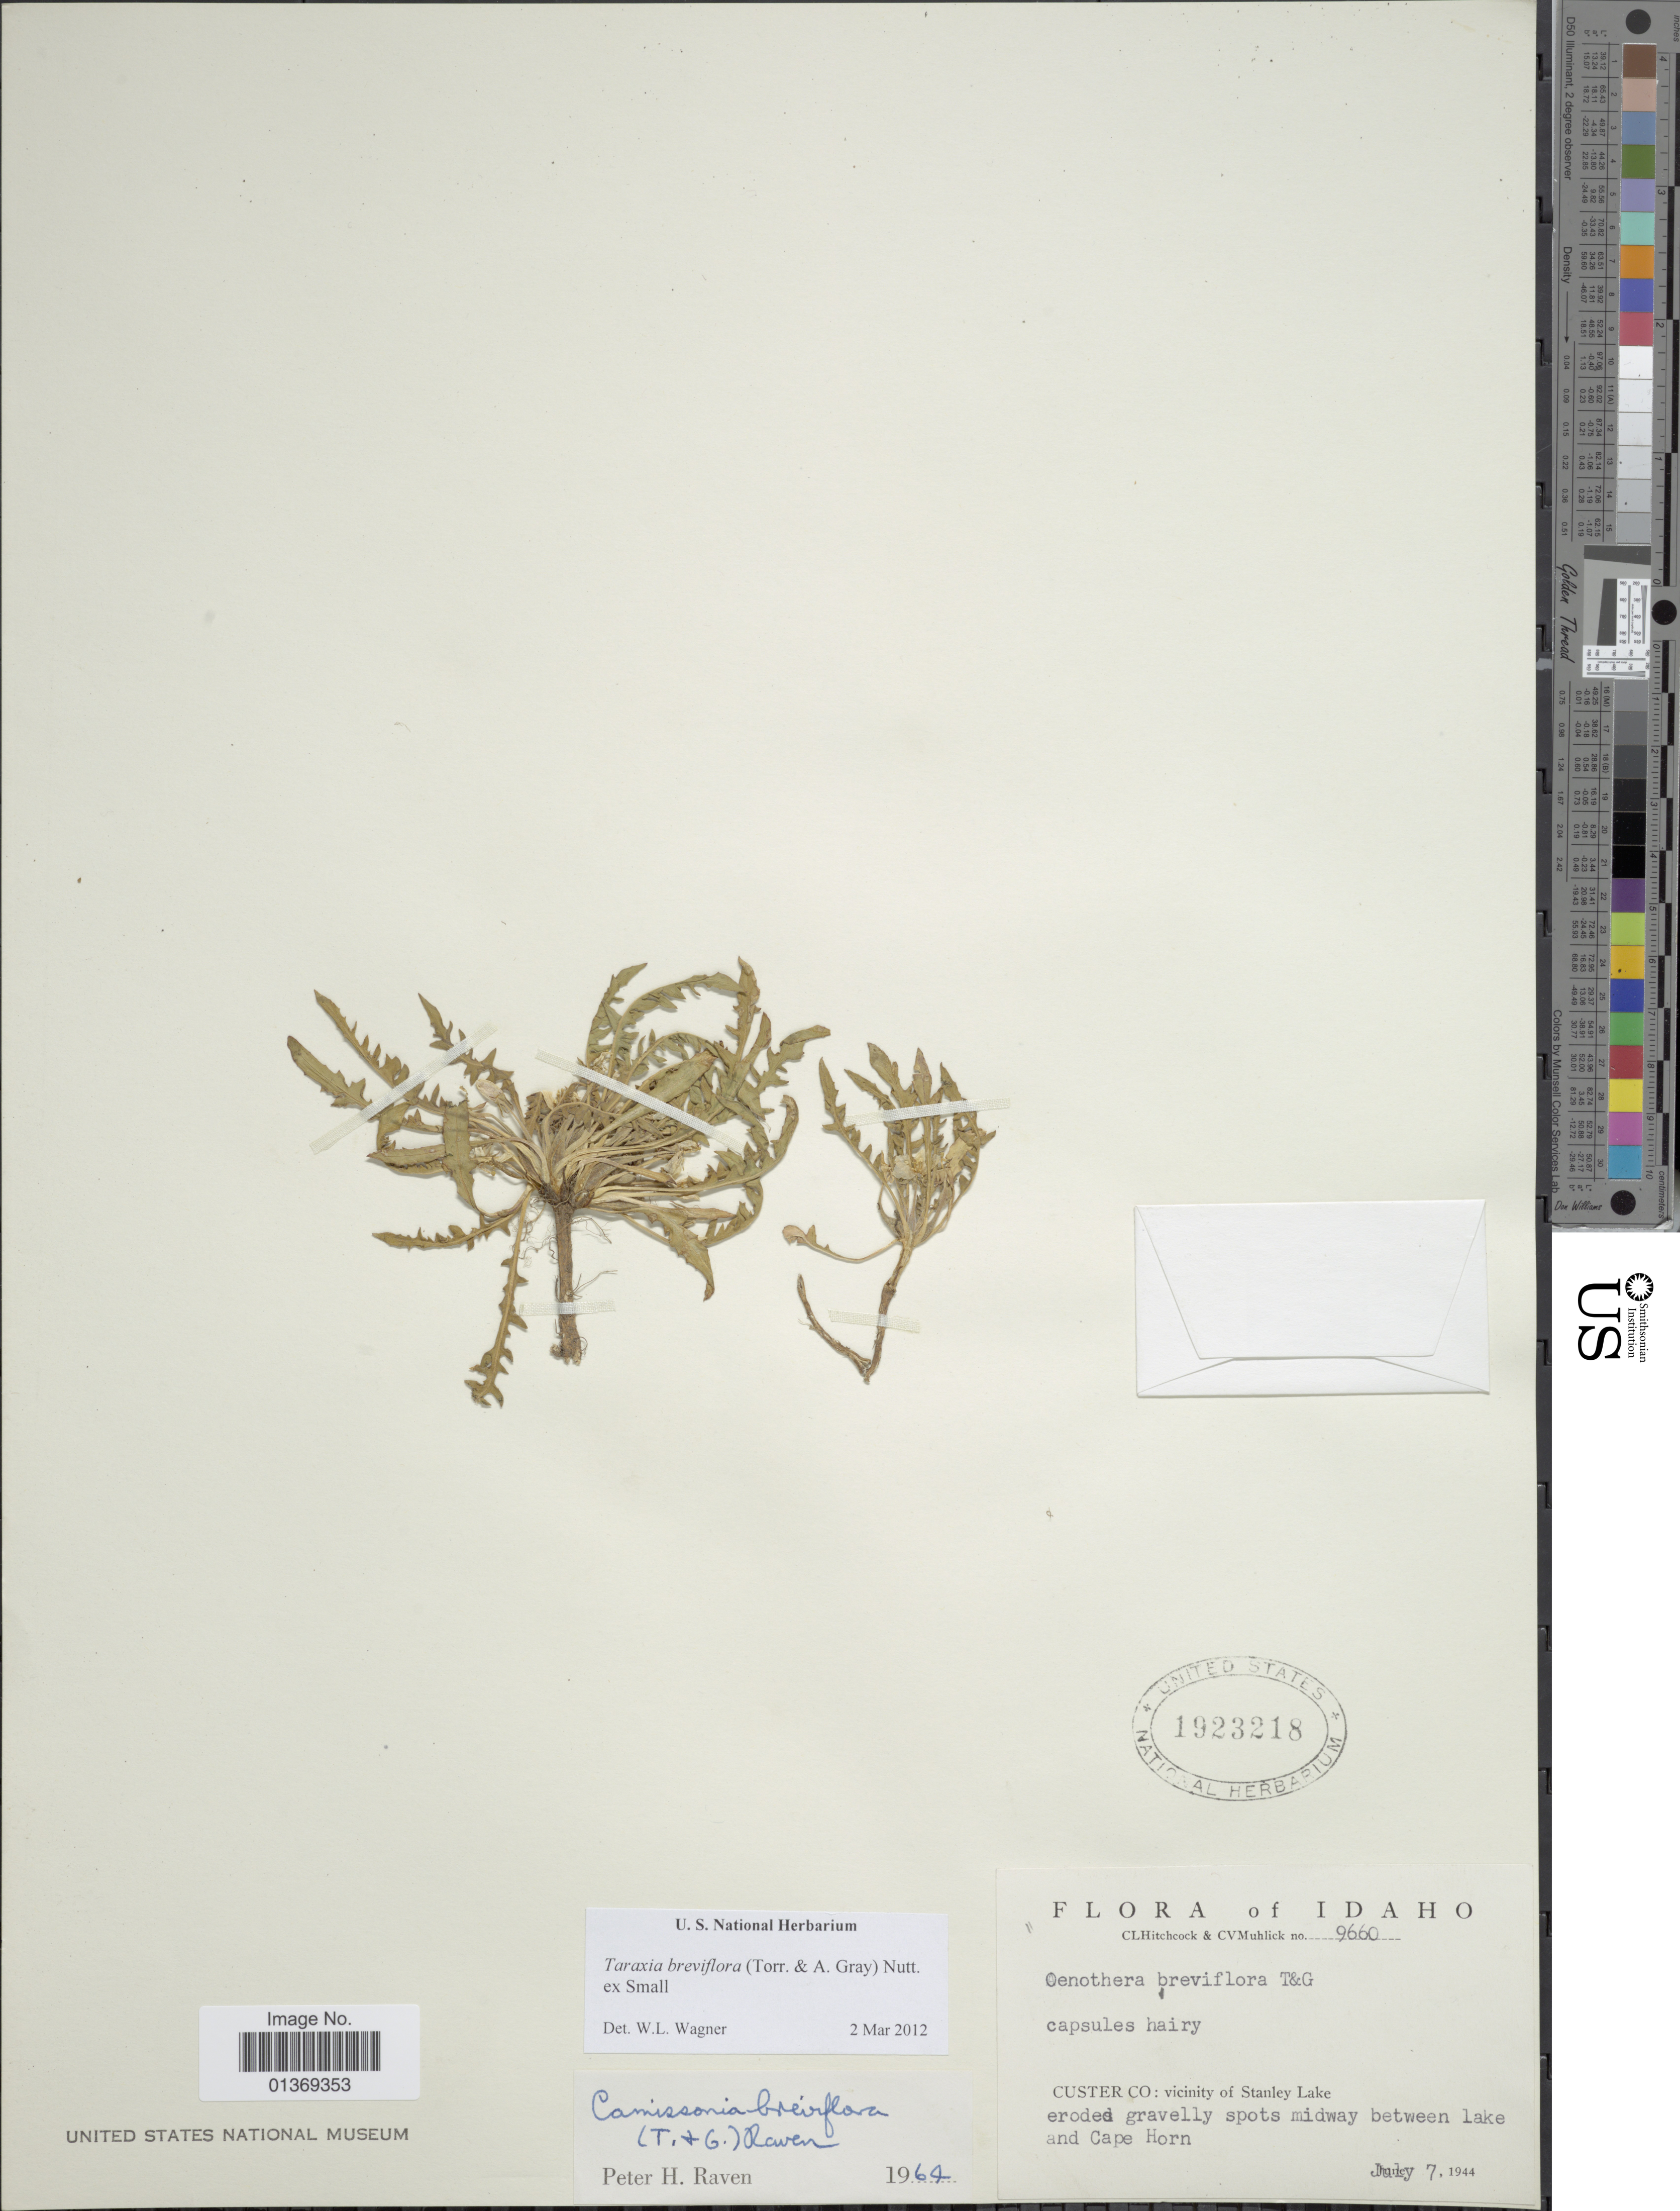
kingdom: Plantae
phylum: Tracheophyta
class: Magnoliopsida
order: Myrtales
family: Onagraceae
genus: Taraxia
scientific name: Taraxia breviflora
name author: (Torr. & A. Gray) Nutt. ex Small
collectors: C. L. Hitchcock & C. V. Muhlick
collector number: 9660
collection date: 1944-07-07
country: United States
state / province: Idaho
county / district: Custer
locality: vicinity of Stanley Lake, eroded gravelly spots midway between lake and Cape Horn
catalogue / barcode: US 2923218